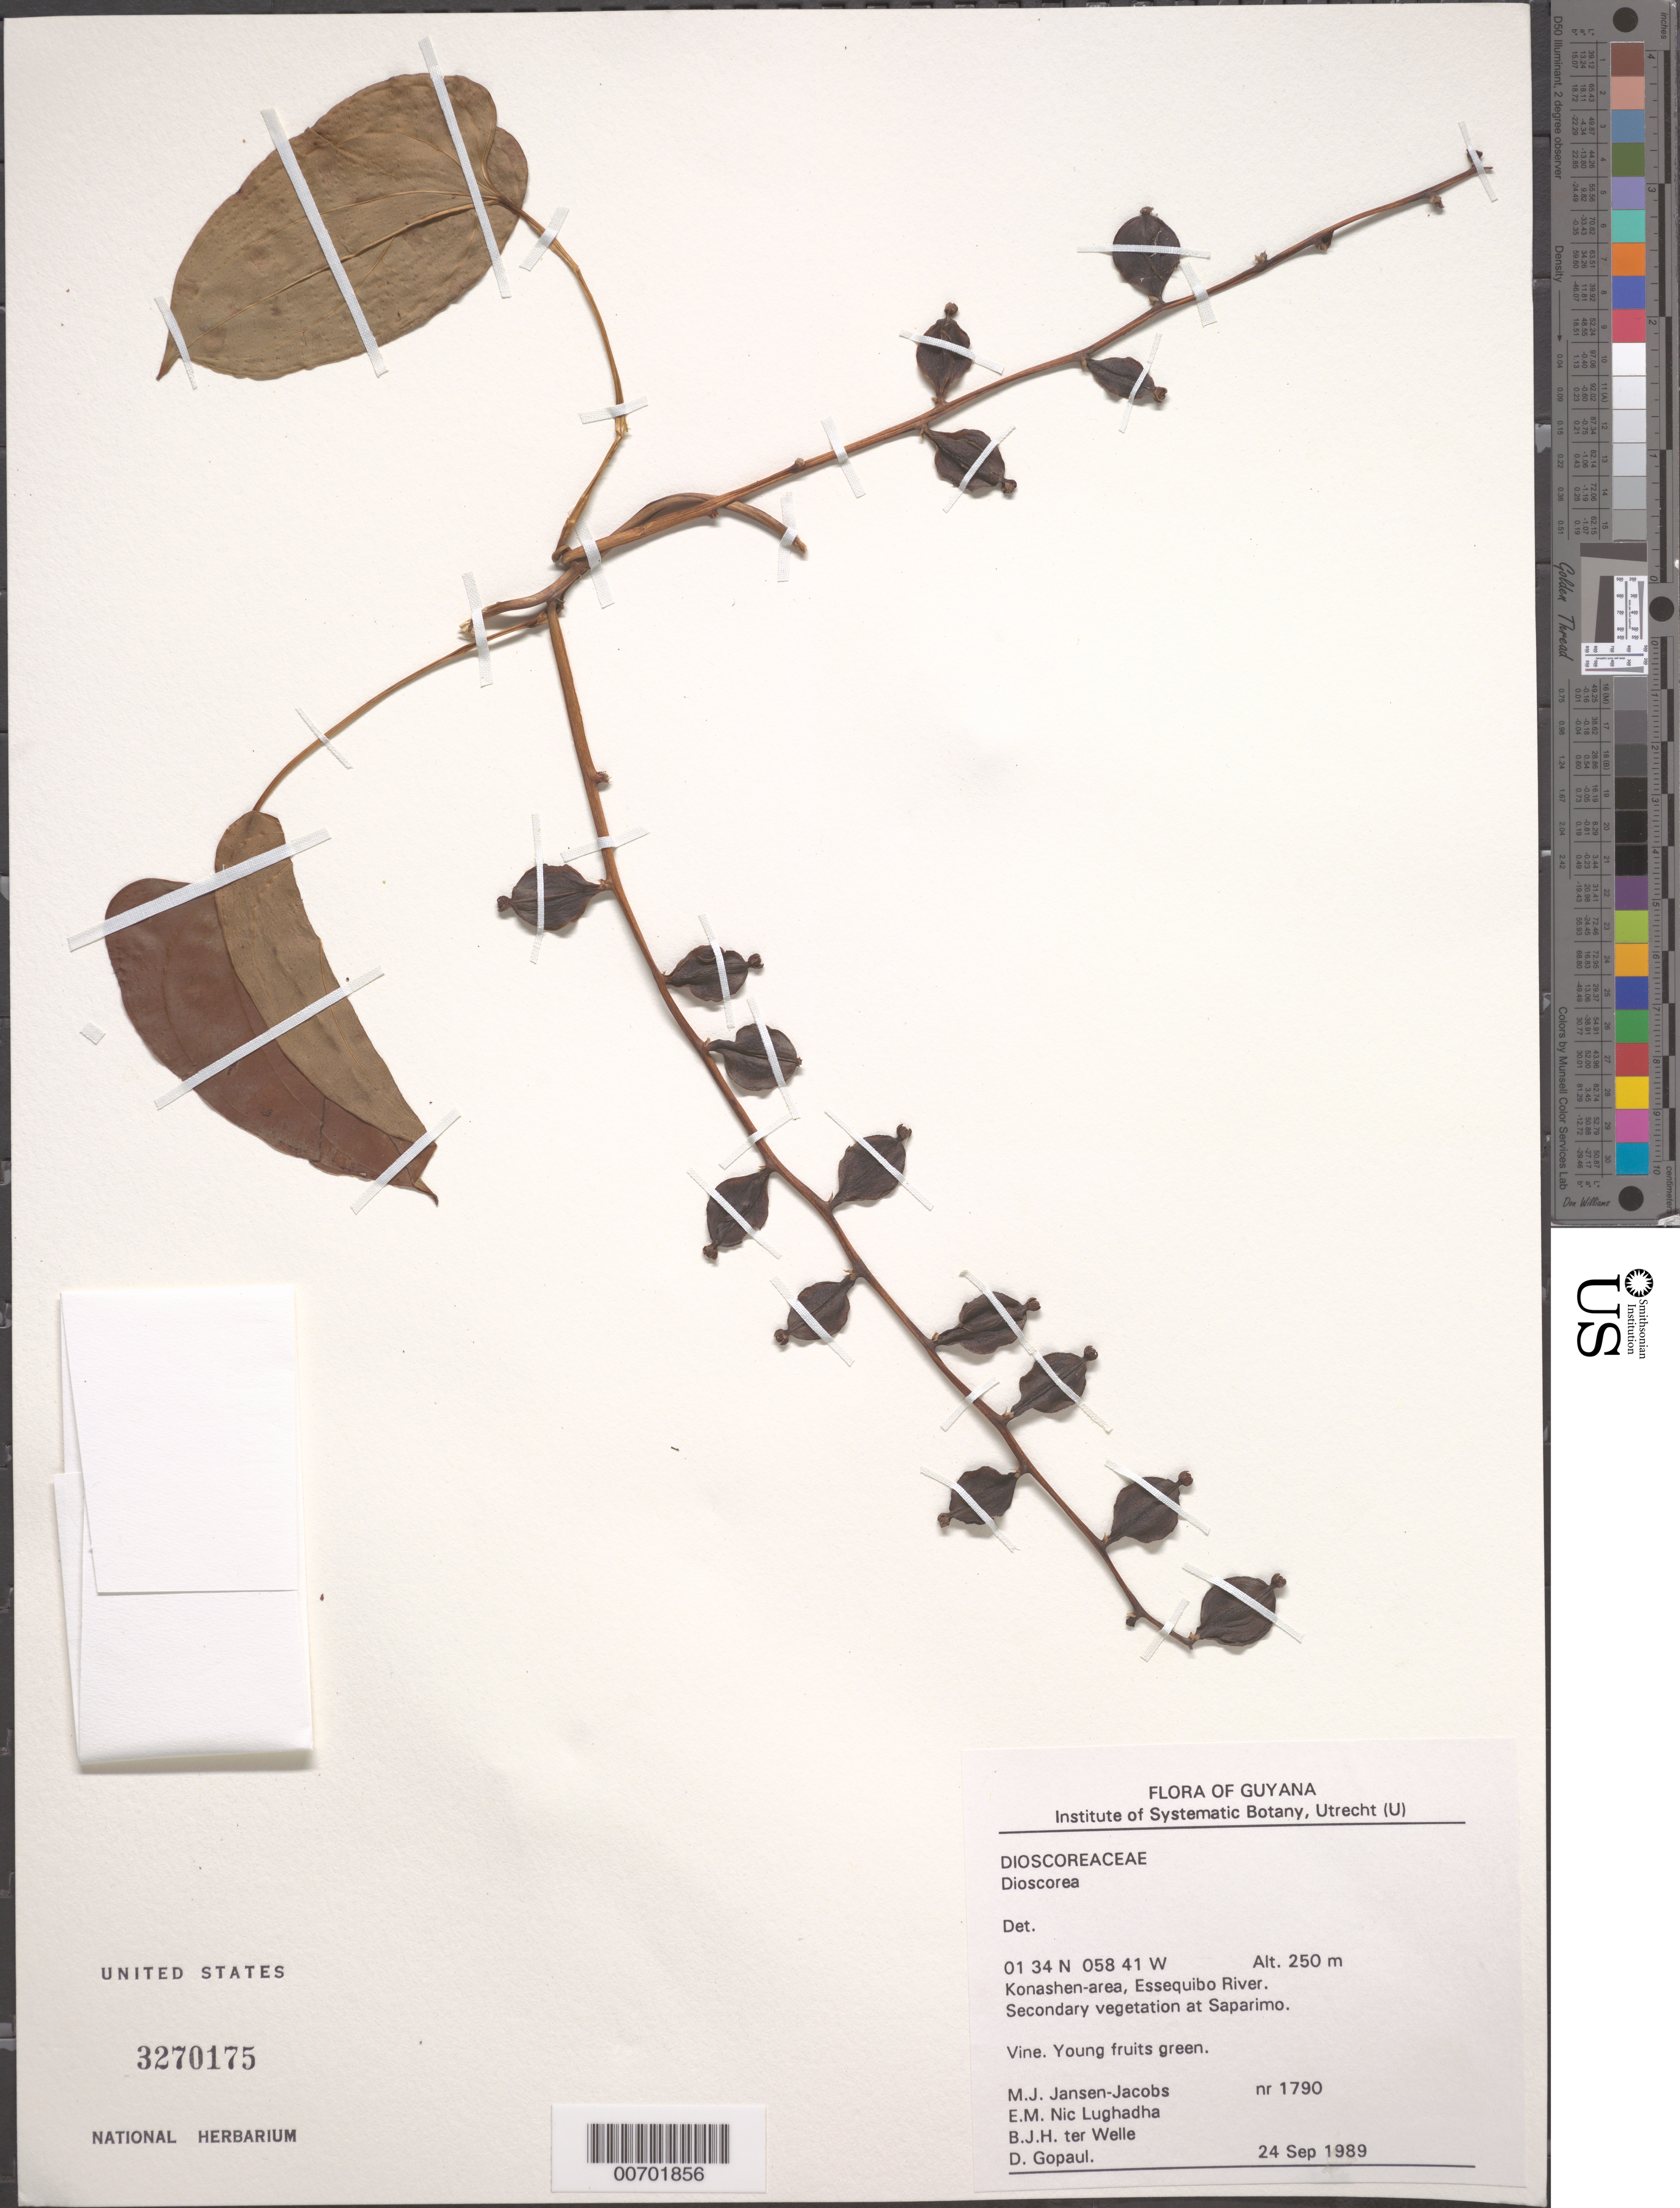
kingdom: Plantae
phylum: Tracheophyta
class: Liliopsida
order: Dioscoreales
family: Dioscoreaceae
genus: Dioscorea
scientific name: Dioscorea sp.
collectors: M. J. Jansen-Jacobs, E. Nic Lughadha, B. Welle & D. Gopaul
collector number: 1790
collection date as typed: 24-Sep-89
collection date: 1989-09-24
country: Guyana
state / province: U. Takutu-U. Essequibo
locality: Konashen-area, Essequibo River at Saparimo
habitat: Secondary vegetation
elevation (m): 250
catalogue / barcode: US 3270175